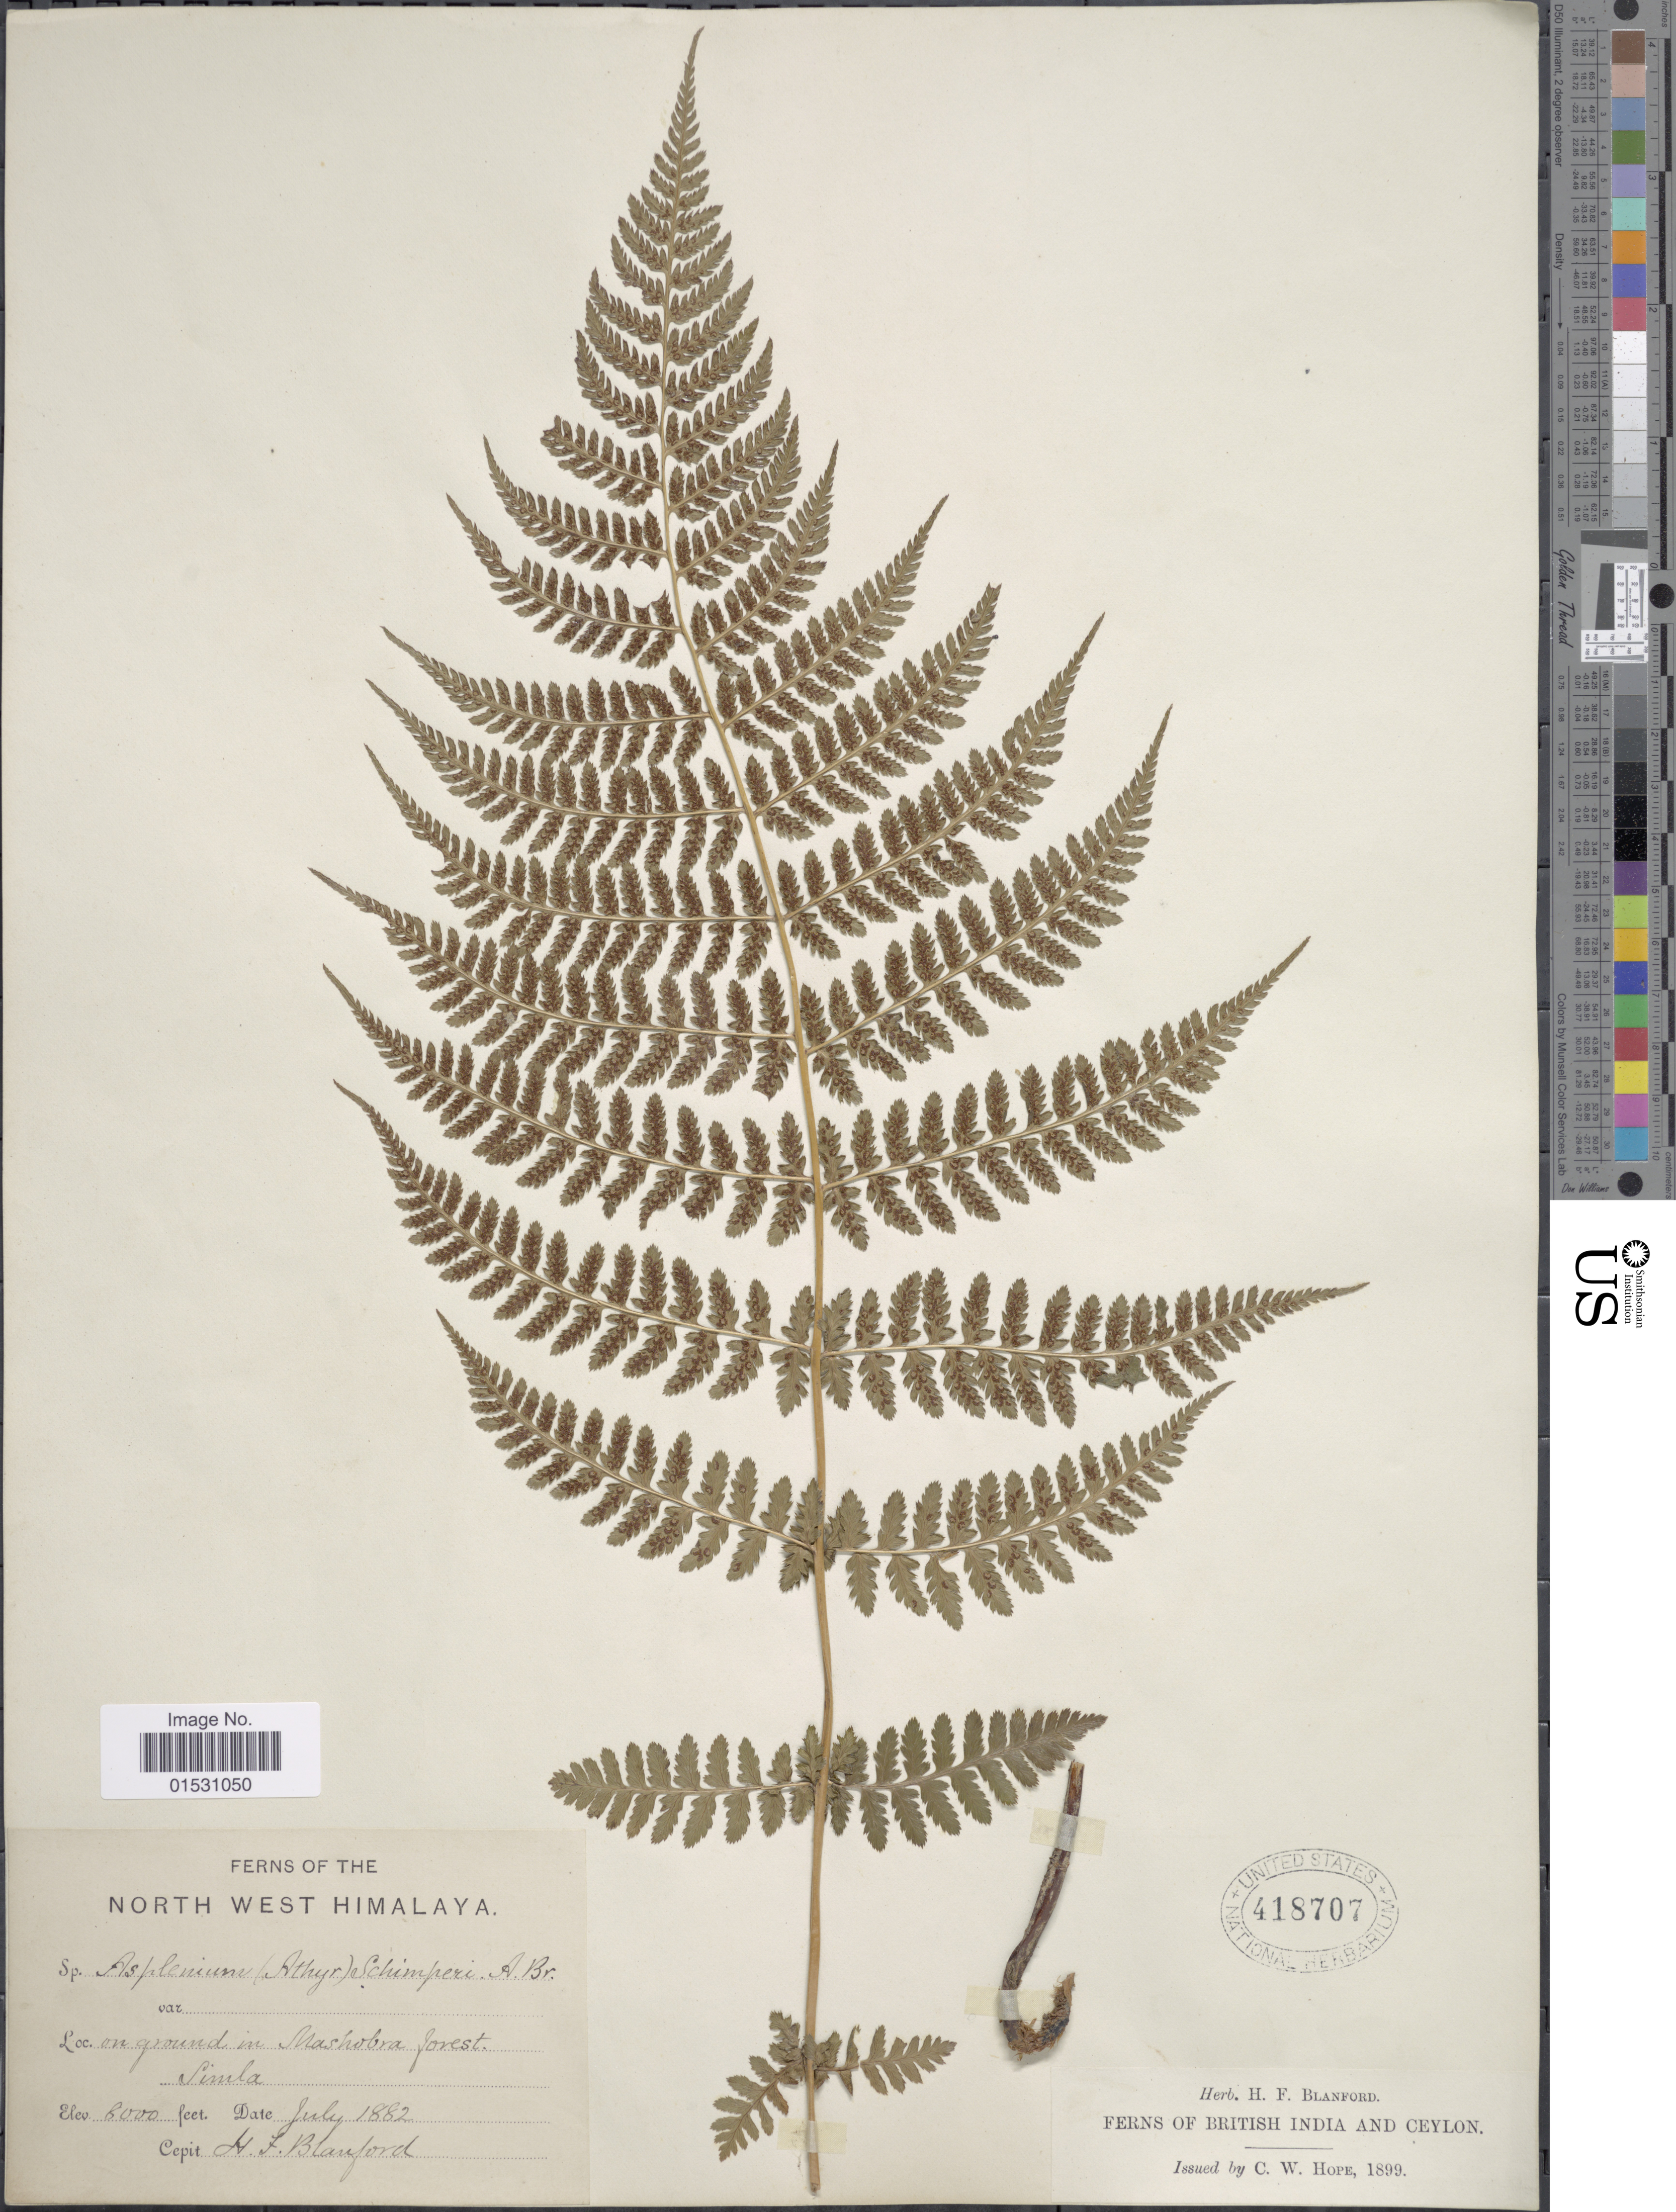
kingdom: Plantae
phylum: Tracheophyta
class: Polypodiopsida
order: Polypodiales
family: Athyriaceae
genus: Athyrium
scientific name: Athyrium schimperi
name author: Mougeot ex Fée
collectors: H. Blanford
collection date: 1882-07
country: India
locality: North West Himalaya. On ground in Mashobra forest. SImla. British India and Ceylon.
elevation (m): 2438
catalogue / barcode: US 418707